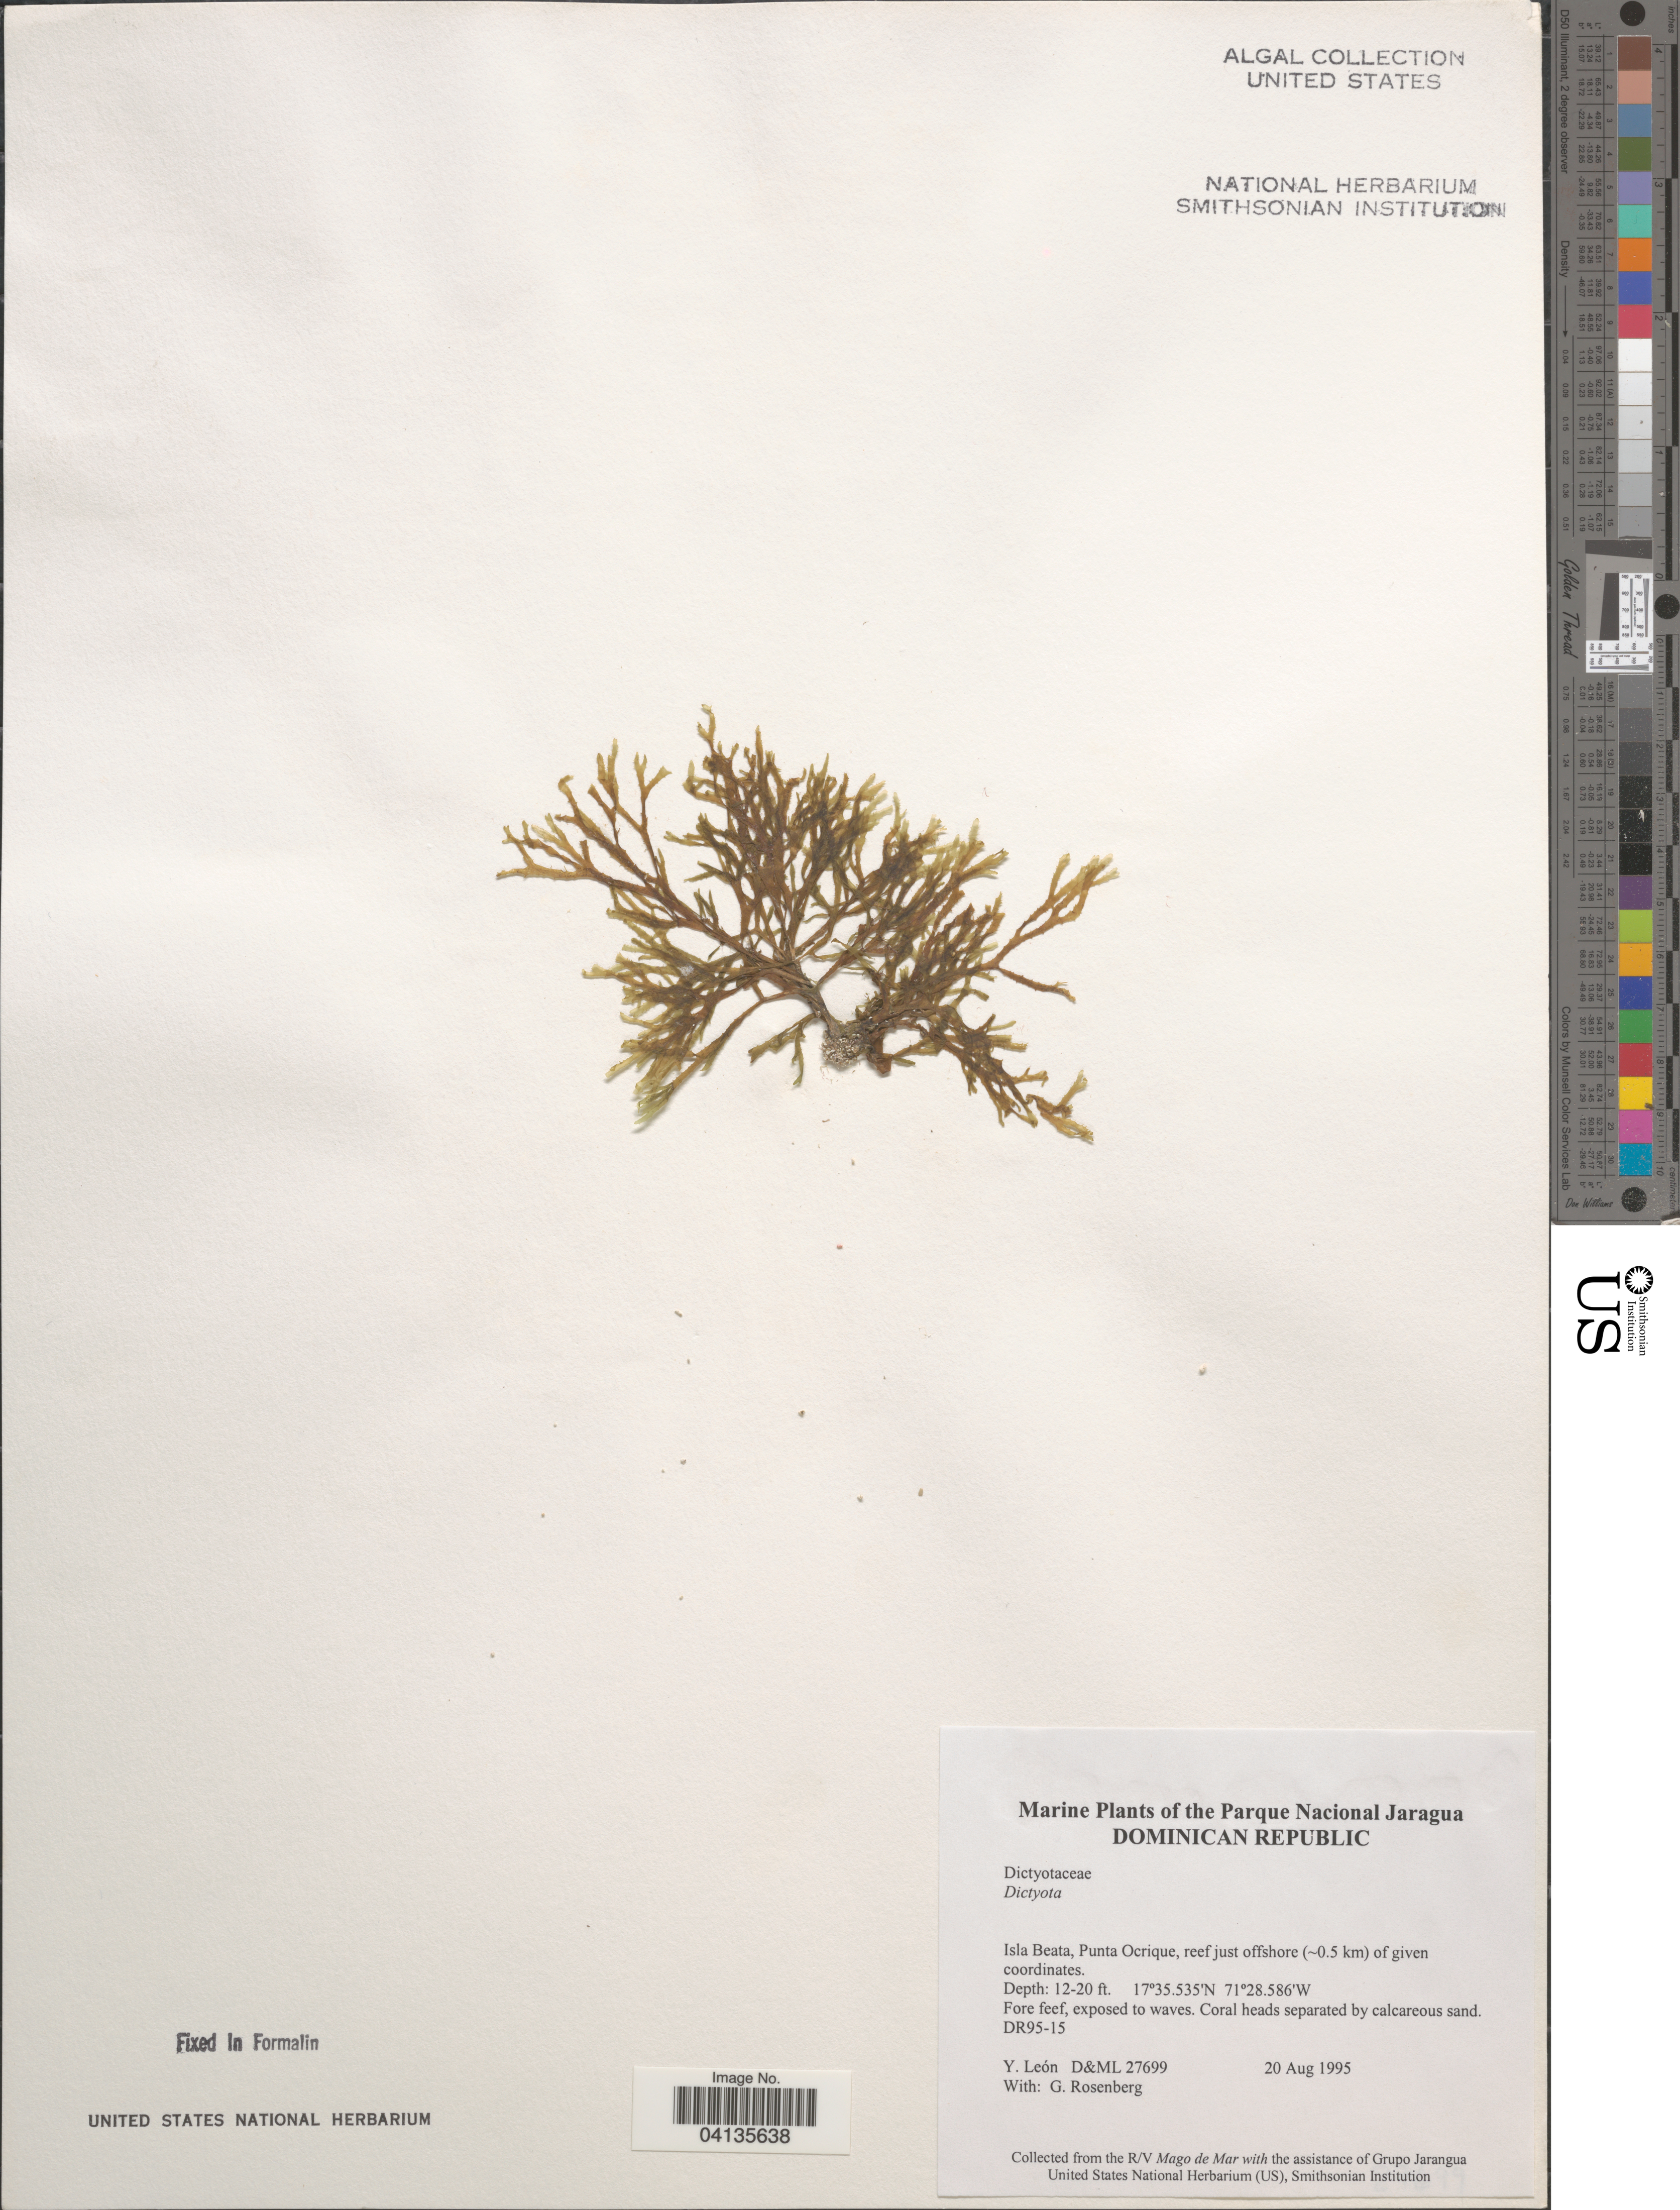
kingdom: Chromista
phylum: Ochrophyta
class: Phaeophyceae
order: Dictyotales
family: Dictyotaceae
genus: Dictyota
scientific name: Dictyota sp.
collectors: Y. León & G. Rosenberg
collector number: D&ML27699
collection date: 1995-08-20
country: Dominican Republic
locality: Parque Nacional Jaragua. Isla Beata, Punta Ocrique, reef just offshore (~0.5 km) of given coordinates.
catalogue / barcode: US 238512